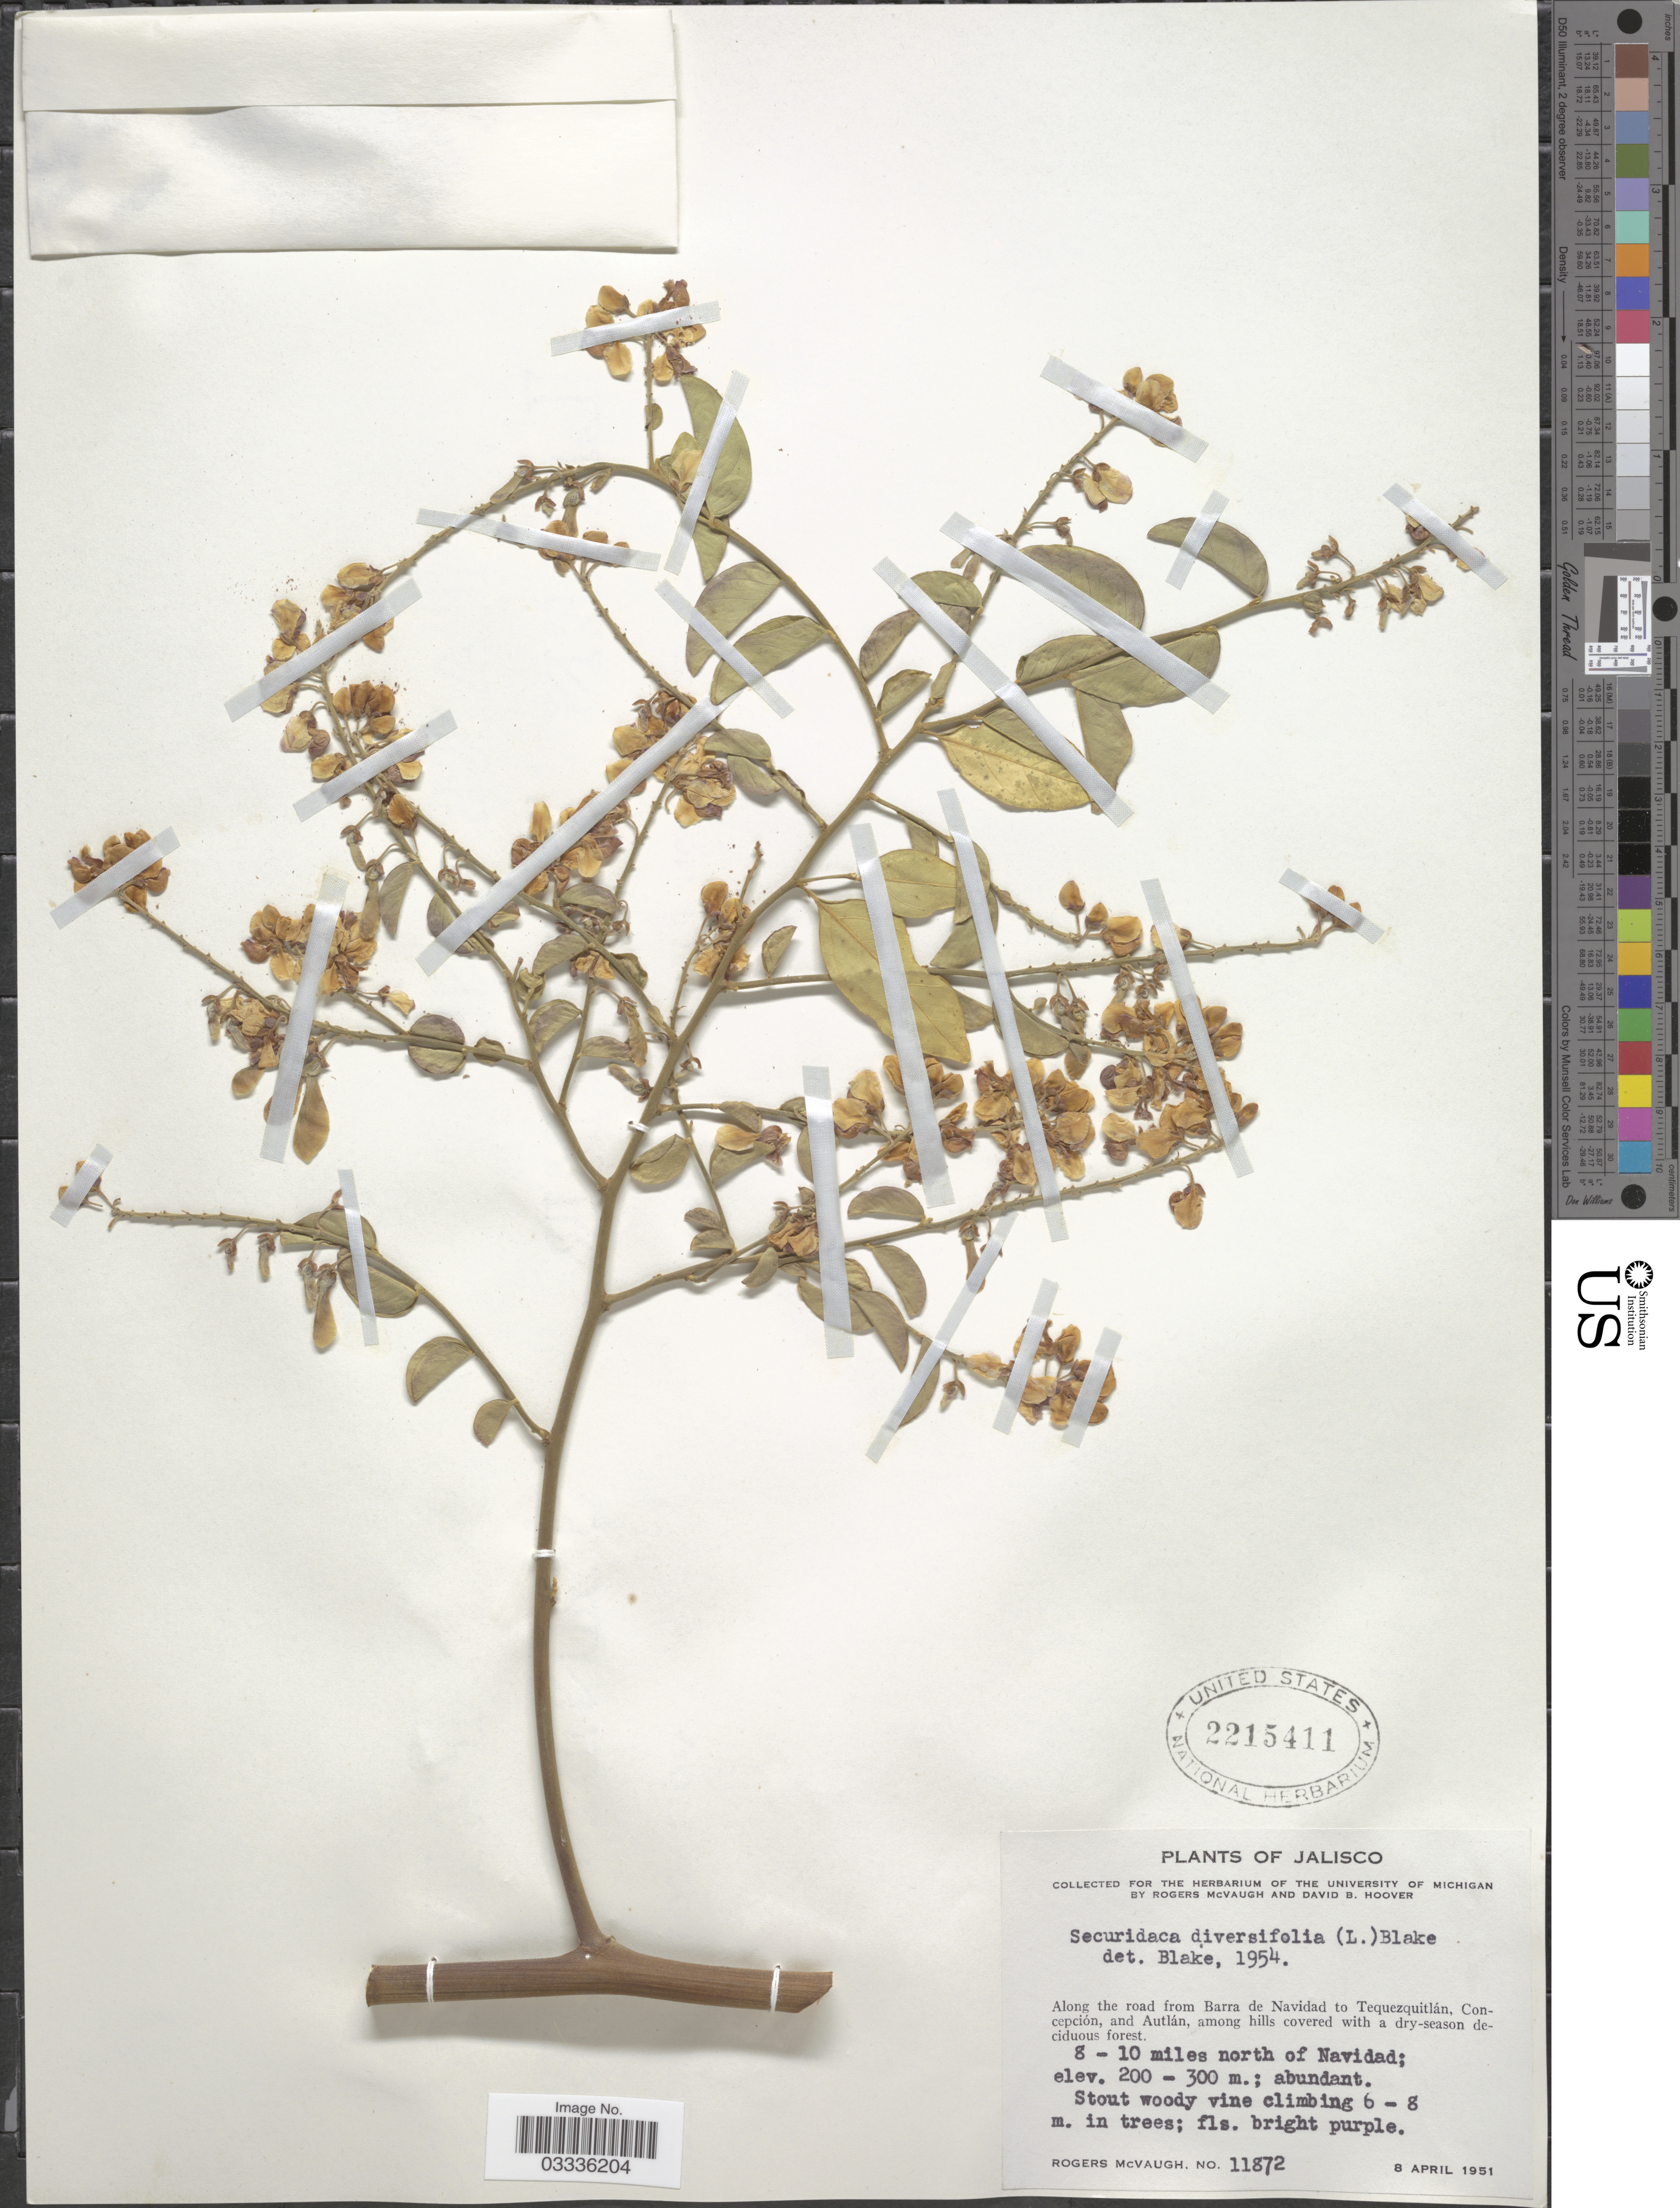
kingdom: Plantae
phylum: Tracheophyta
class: Magnoliopsida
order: Fabales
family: Polygalaceae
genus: Securidaca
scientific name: Securidaca diversifolia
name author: (L.) S.F. Blake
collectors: R. McVaugh & D. B. Hoover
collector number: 11872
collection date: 1951-04-08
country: Mexico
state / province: Jalisco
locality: Along the road from Barra de Navidad to Tequezquitlán, Concepción, and Autlán. 8-10 miles north of Navidad.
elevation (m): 200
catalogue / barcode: US 2215411